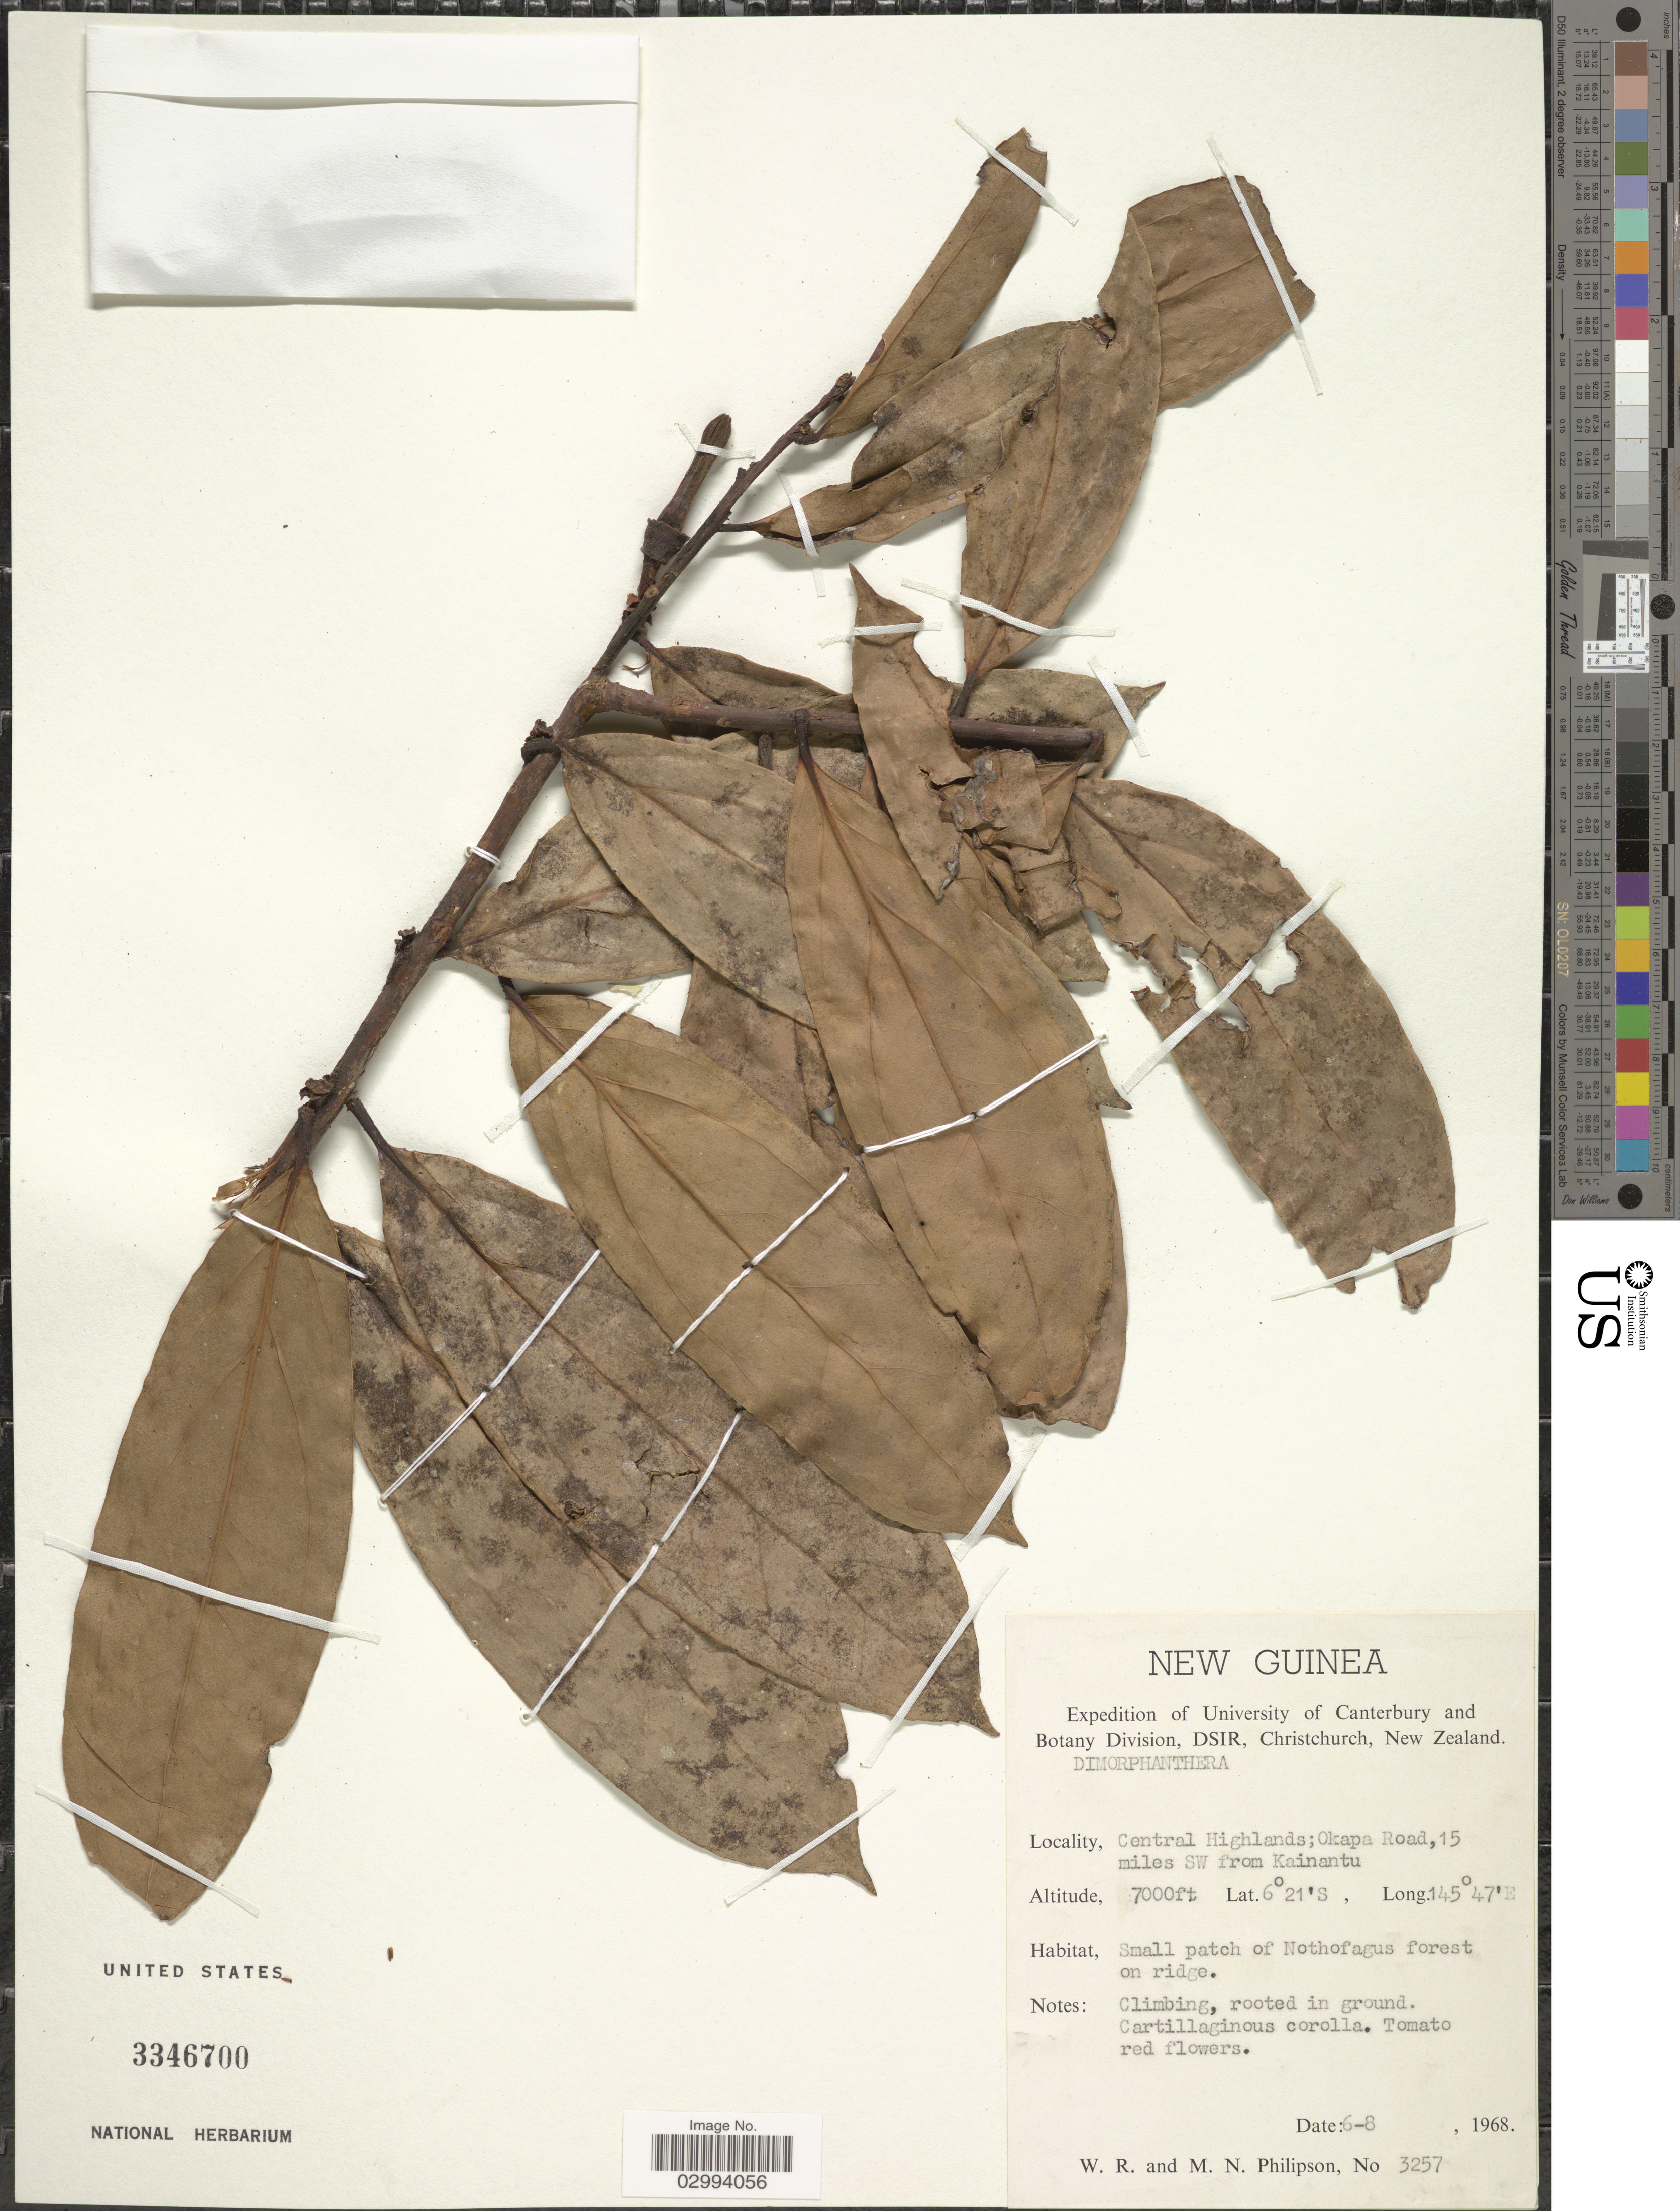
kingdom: Plantae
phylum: Tracheophyta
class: Magnoliopsida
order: Ericales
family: Ericaceae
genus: Dimorphanthera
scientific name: Dimorphanthera sp.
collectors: W. R. Philipson & M. Philipson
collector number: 3257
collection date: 1968-08-06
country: Papua New Guinea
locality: New Guinea. Central Highlands; Okapa Road, 15 miles SW from Kainantu.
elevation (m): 2134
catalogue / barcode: US 33436700